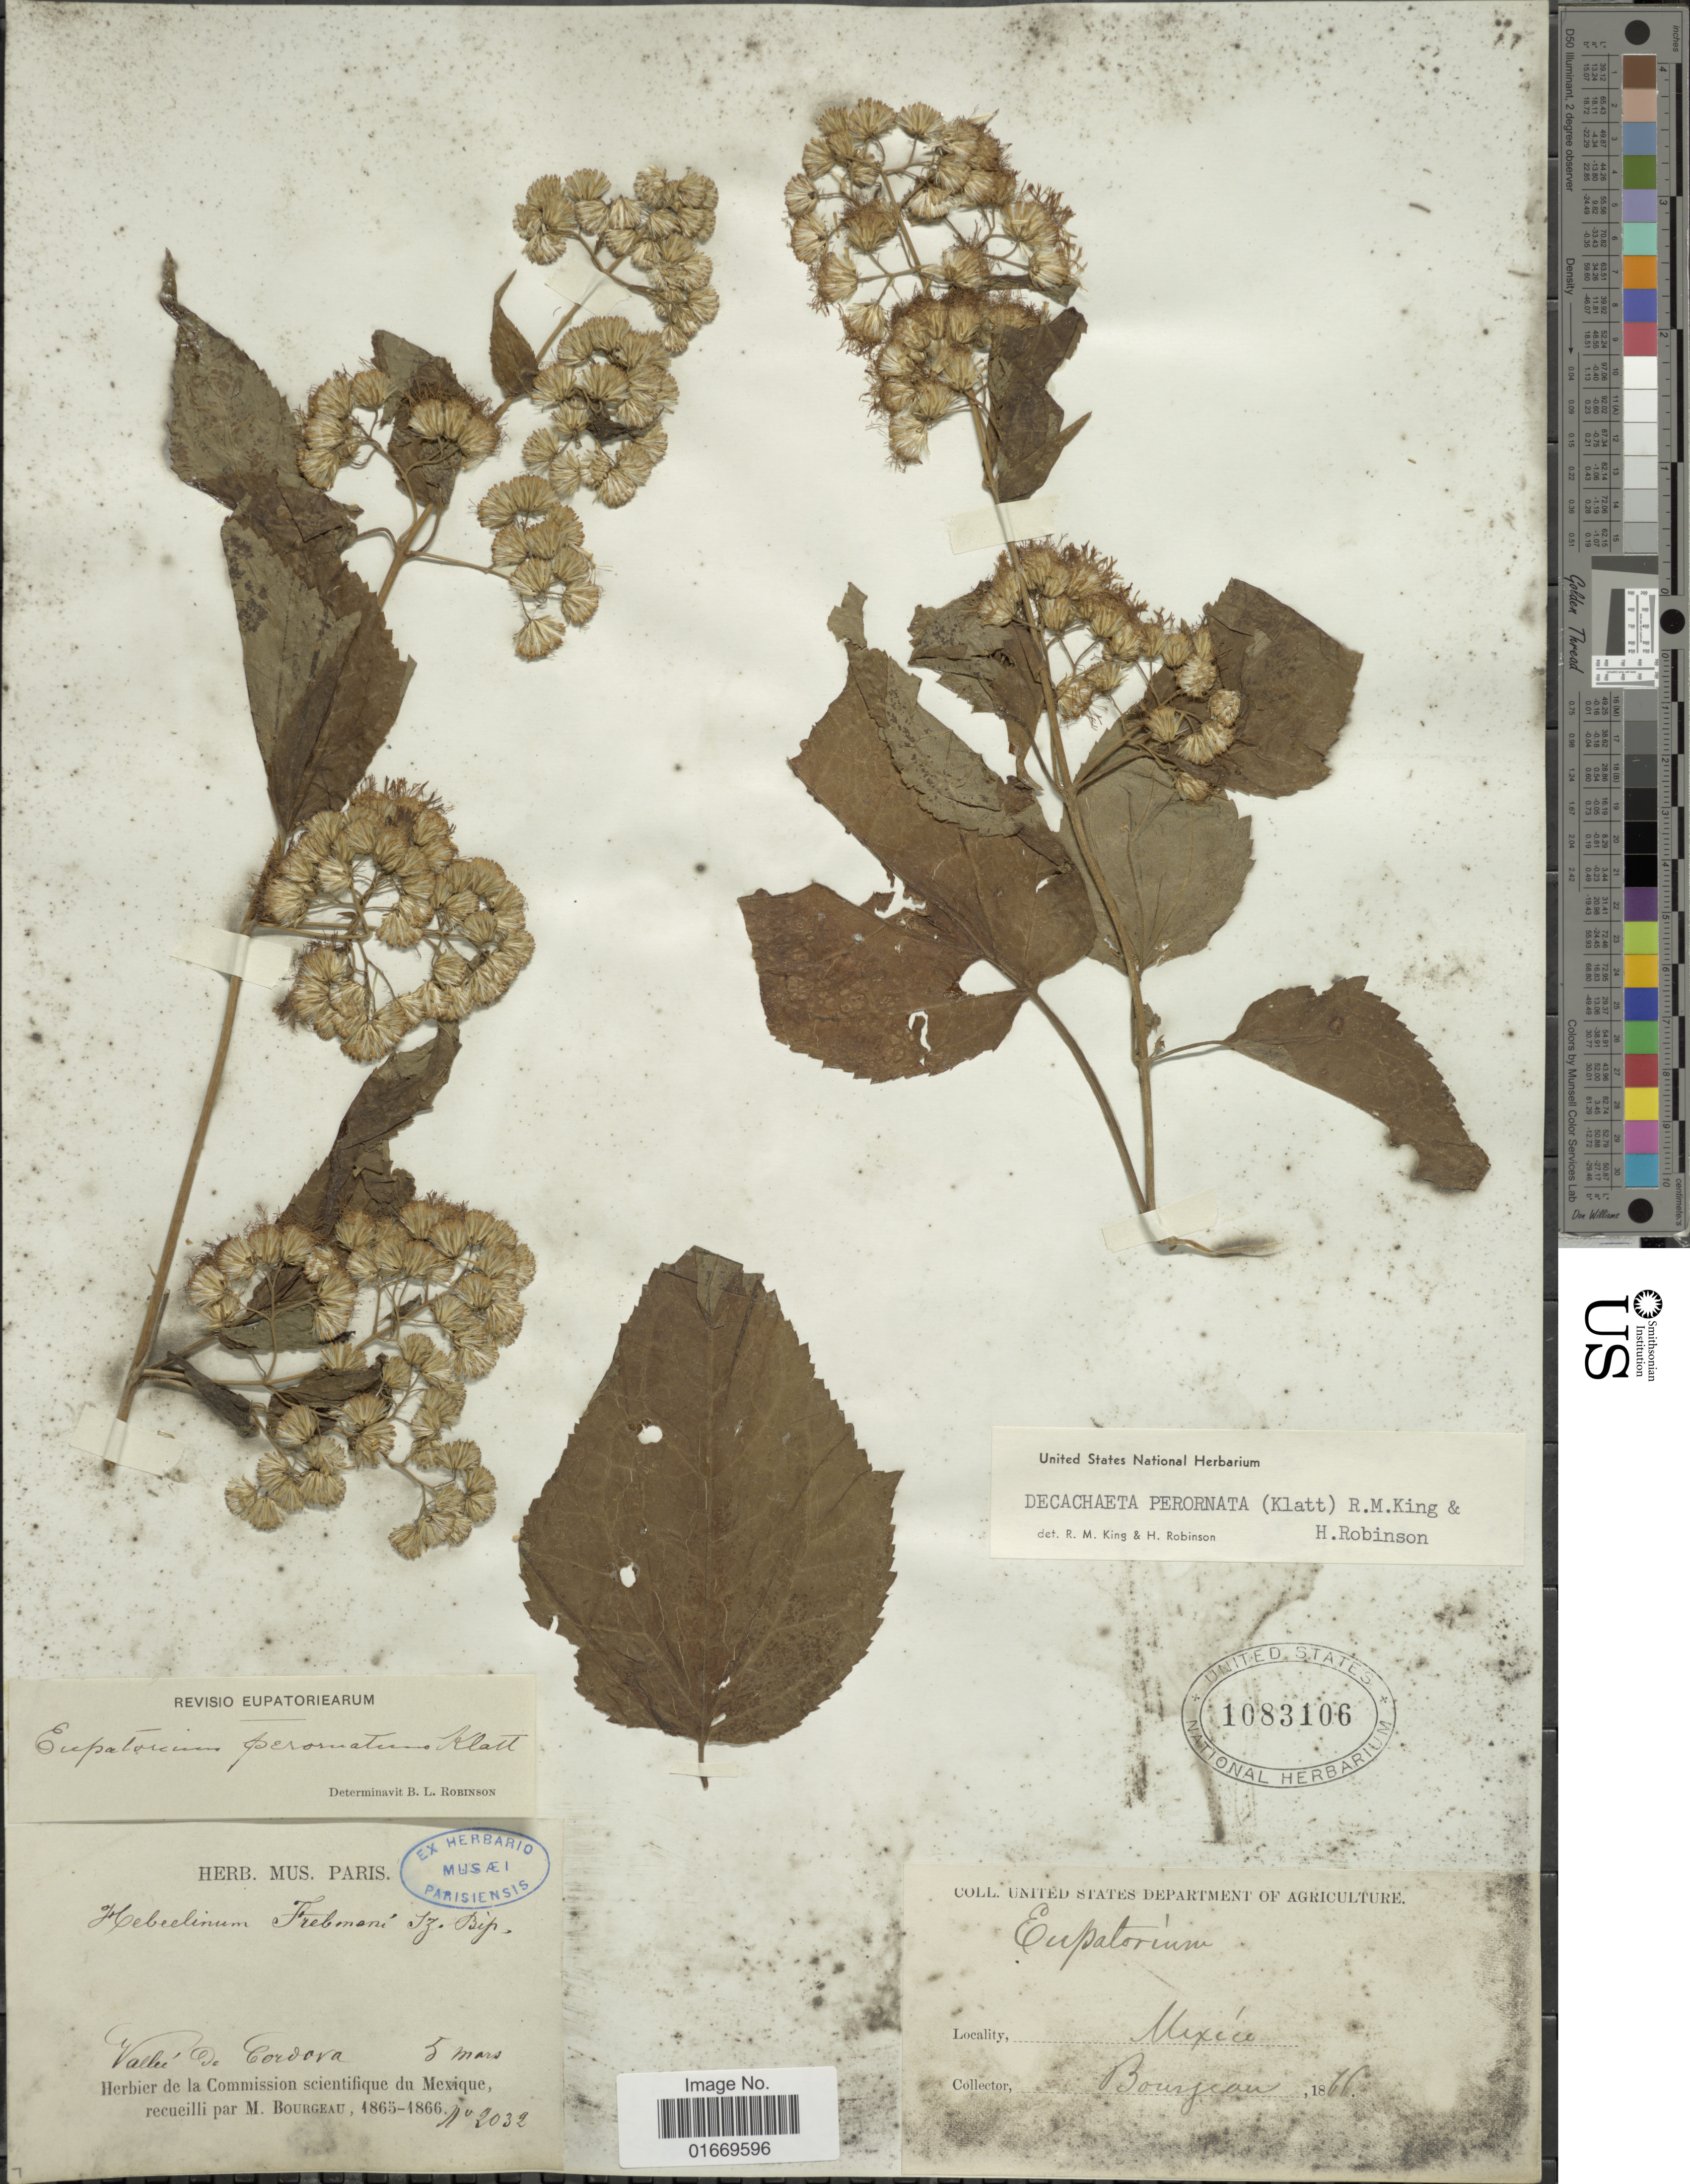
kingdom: Plantae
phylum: Tracheophyta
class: Magnoliopsida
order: Asterales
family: Asteraceae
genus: Decachaeta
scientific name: Decachaeta perornata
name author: (Klatt) R.M. King & H. Rob.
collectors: M. Bourgeau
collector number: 2032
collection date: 1866-03-05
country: Mexico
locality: Valle de Cordova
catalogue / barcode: US 1083106